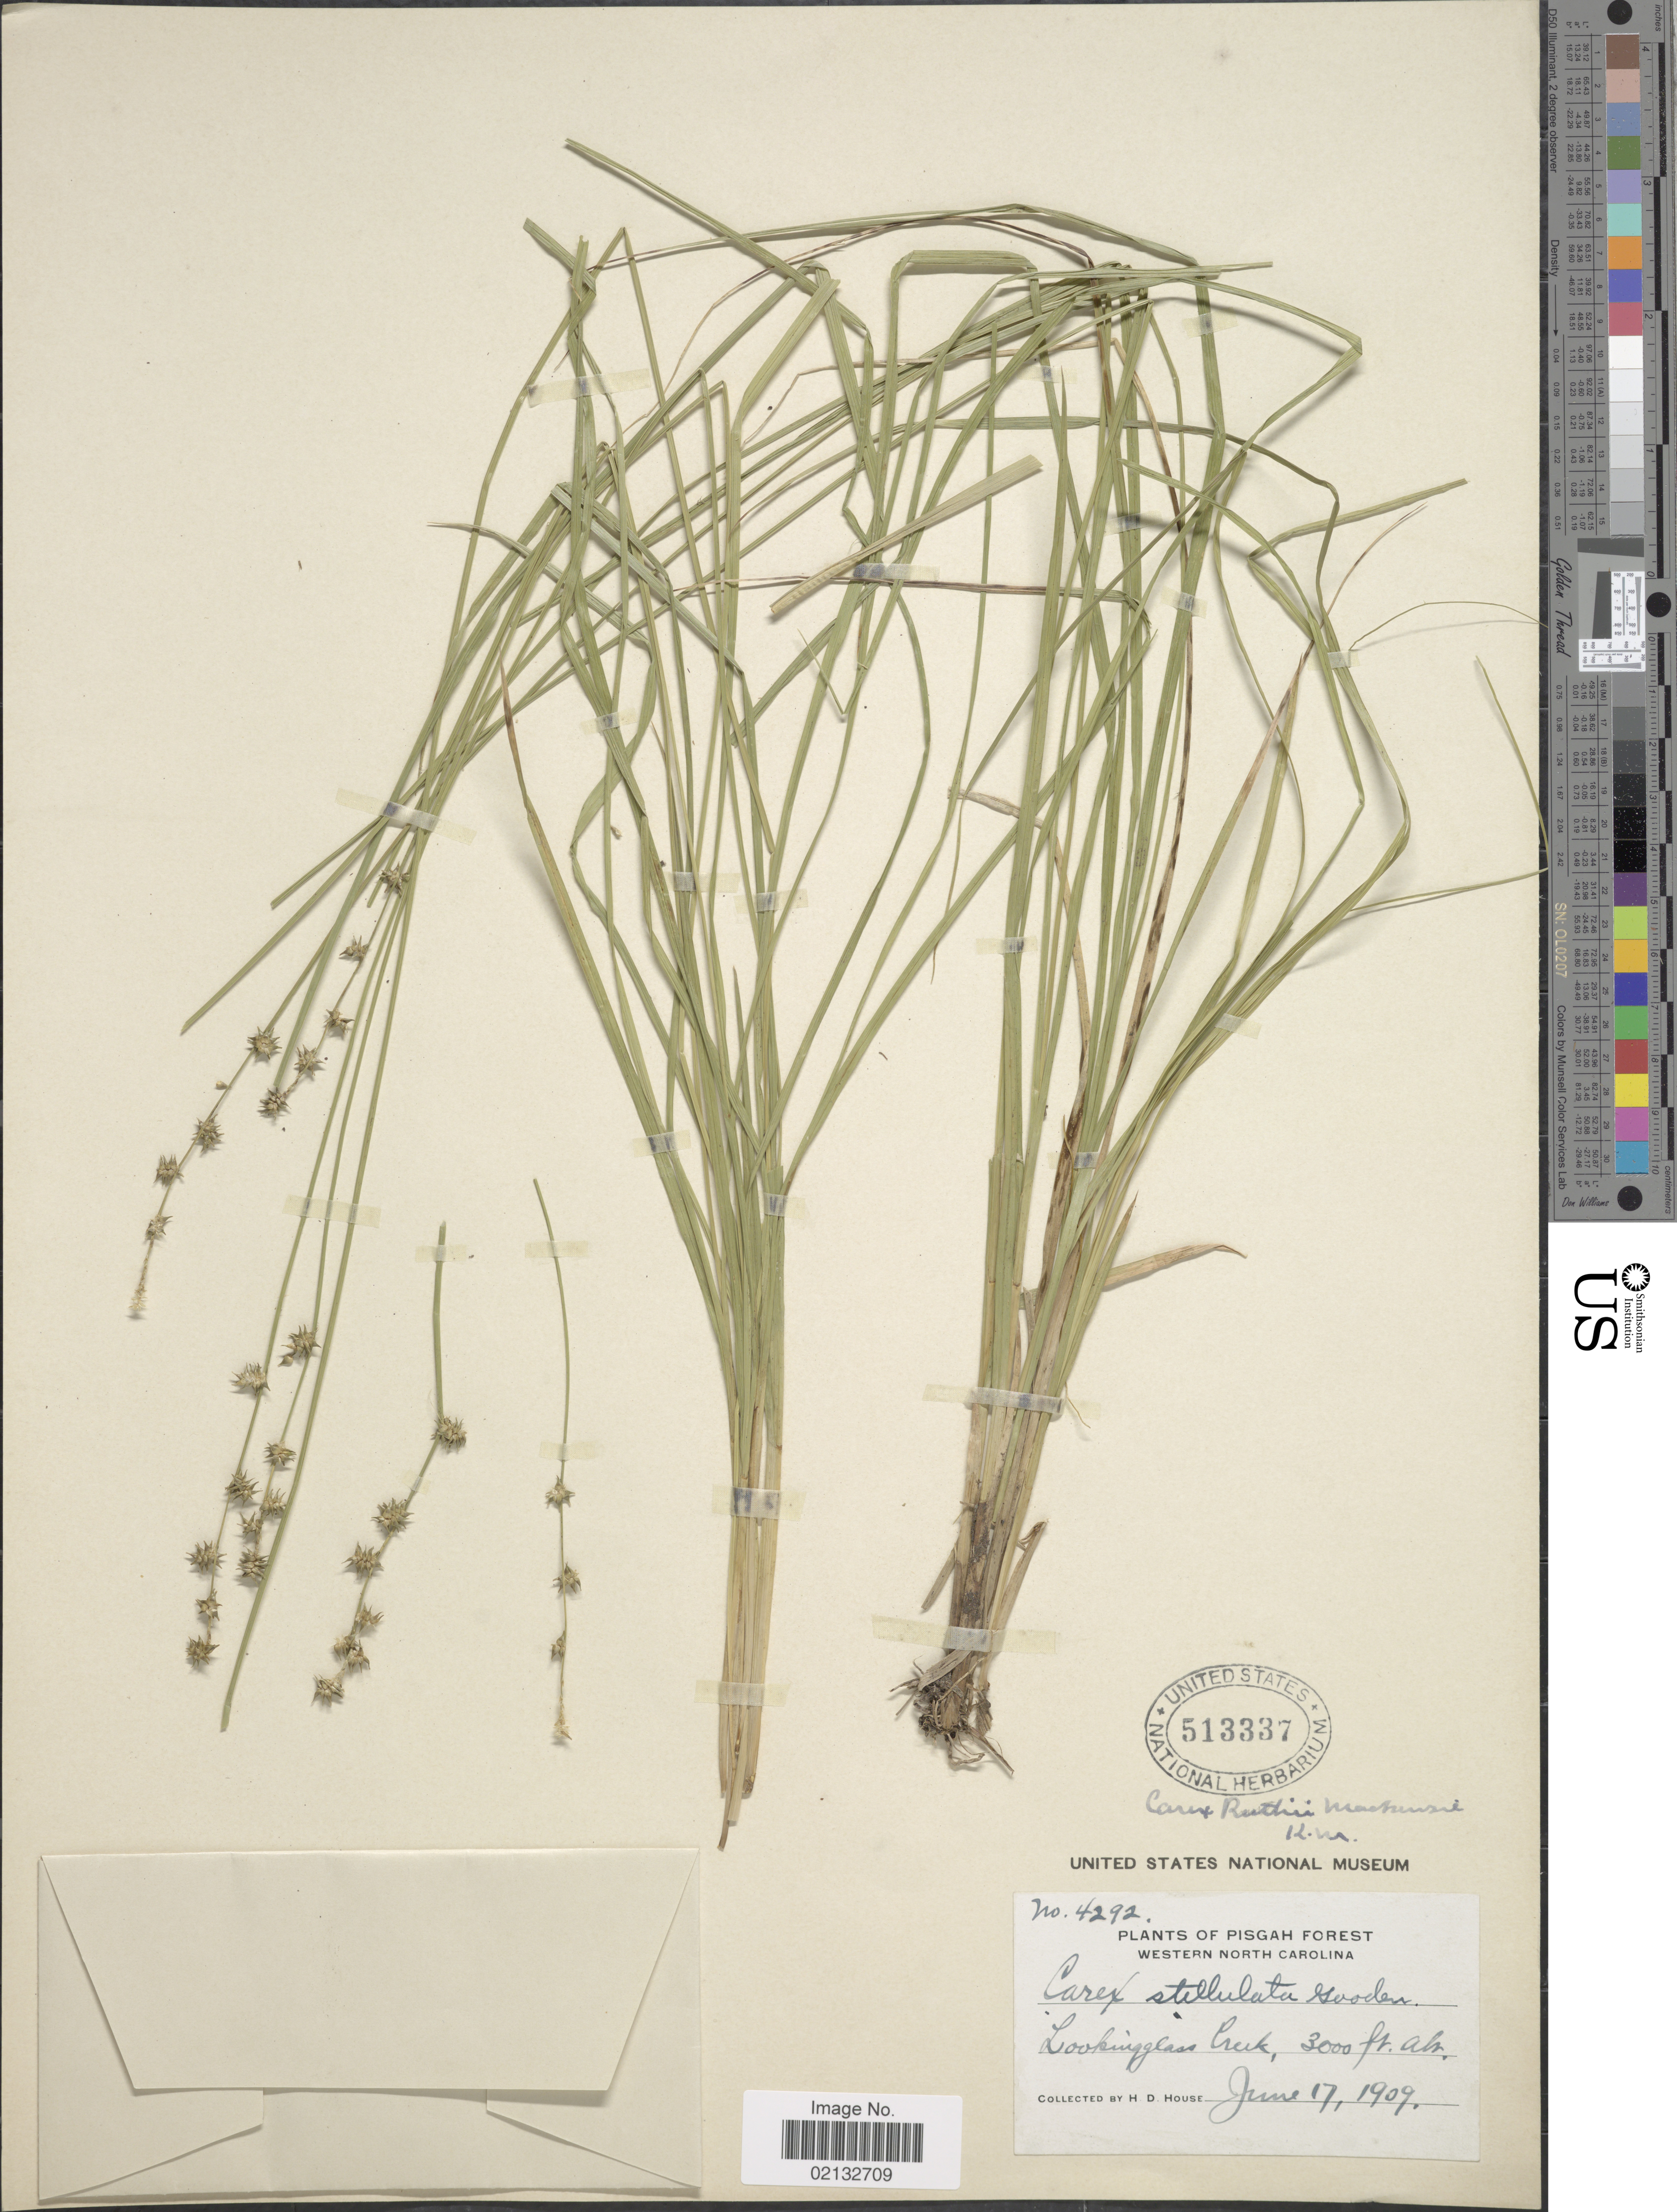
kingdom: Plantae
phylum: Tracheophyta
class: Liliopsida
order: Poales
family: Cyperaceae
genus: Carex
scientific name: Carex ruthii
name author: Mack.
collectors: H. D. House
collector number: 4292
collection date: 1909-06-17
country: United States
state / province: North Carolina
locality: Pisgah Forest. Western North Carolina. Lookingglass Creek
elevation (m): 914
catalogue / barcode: US 513337